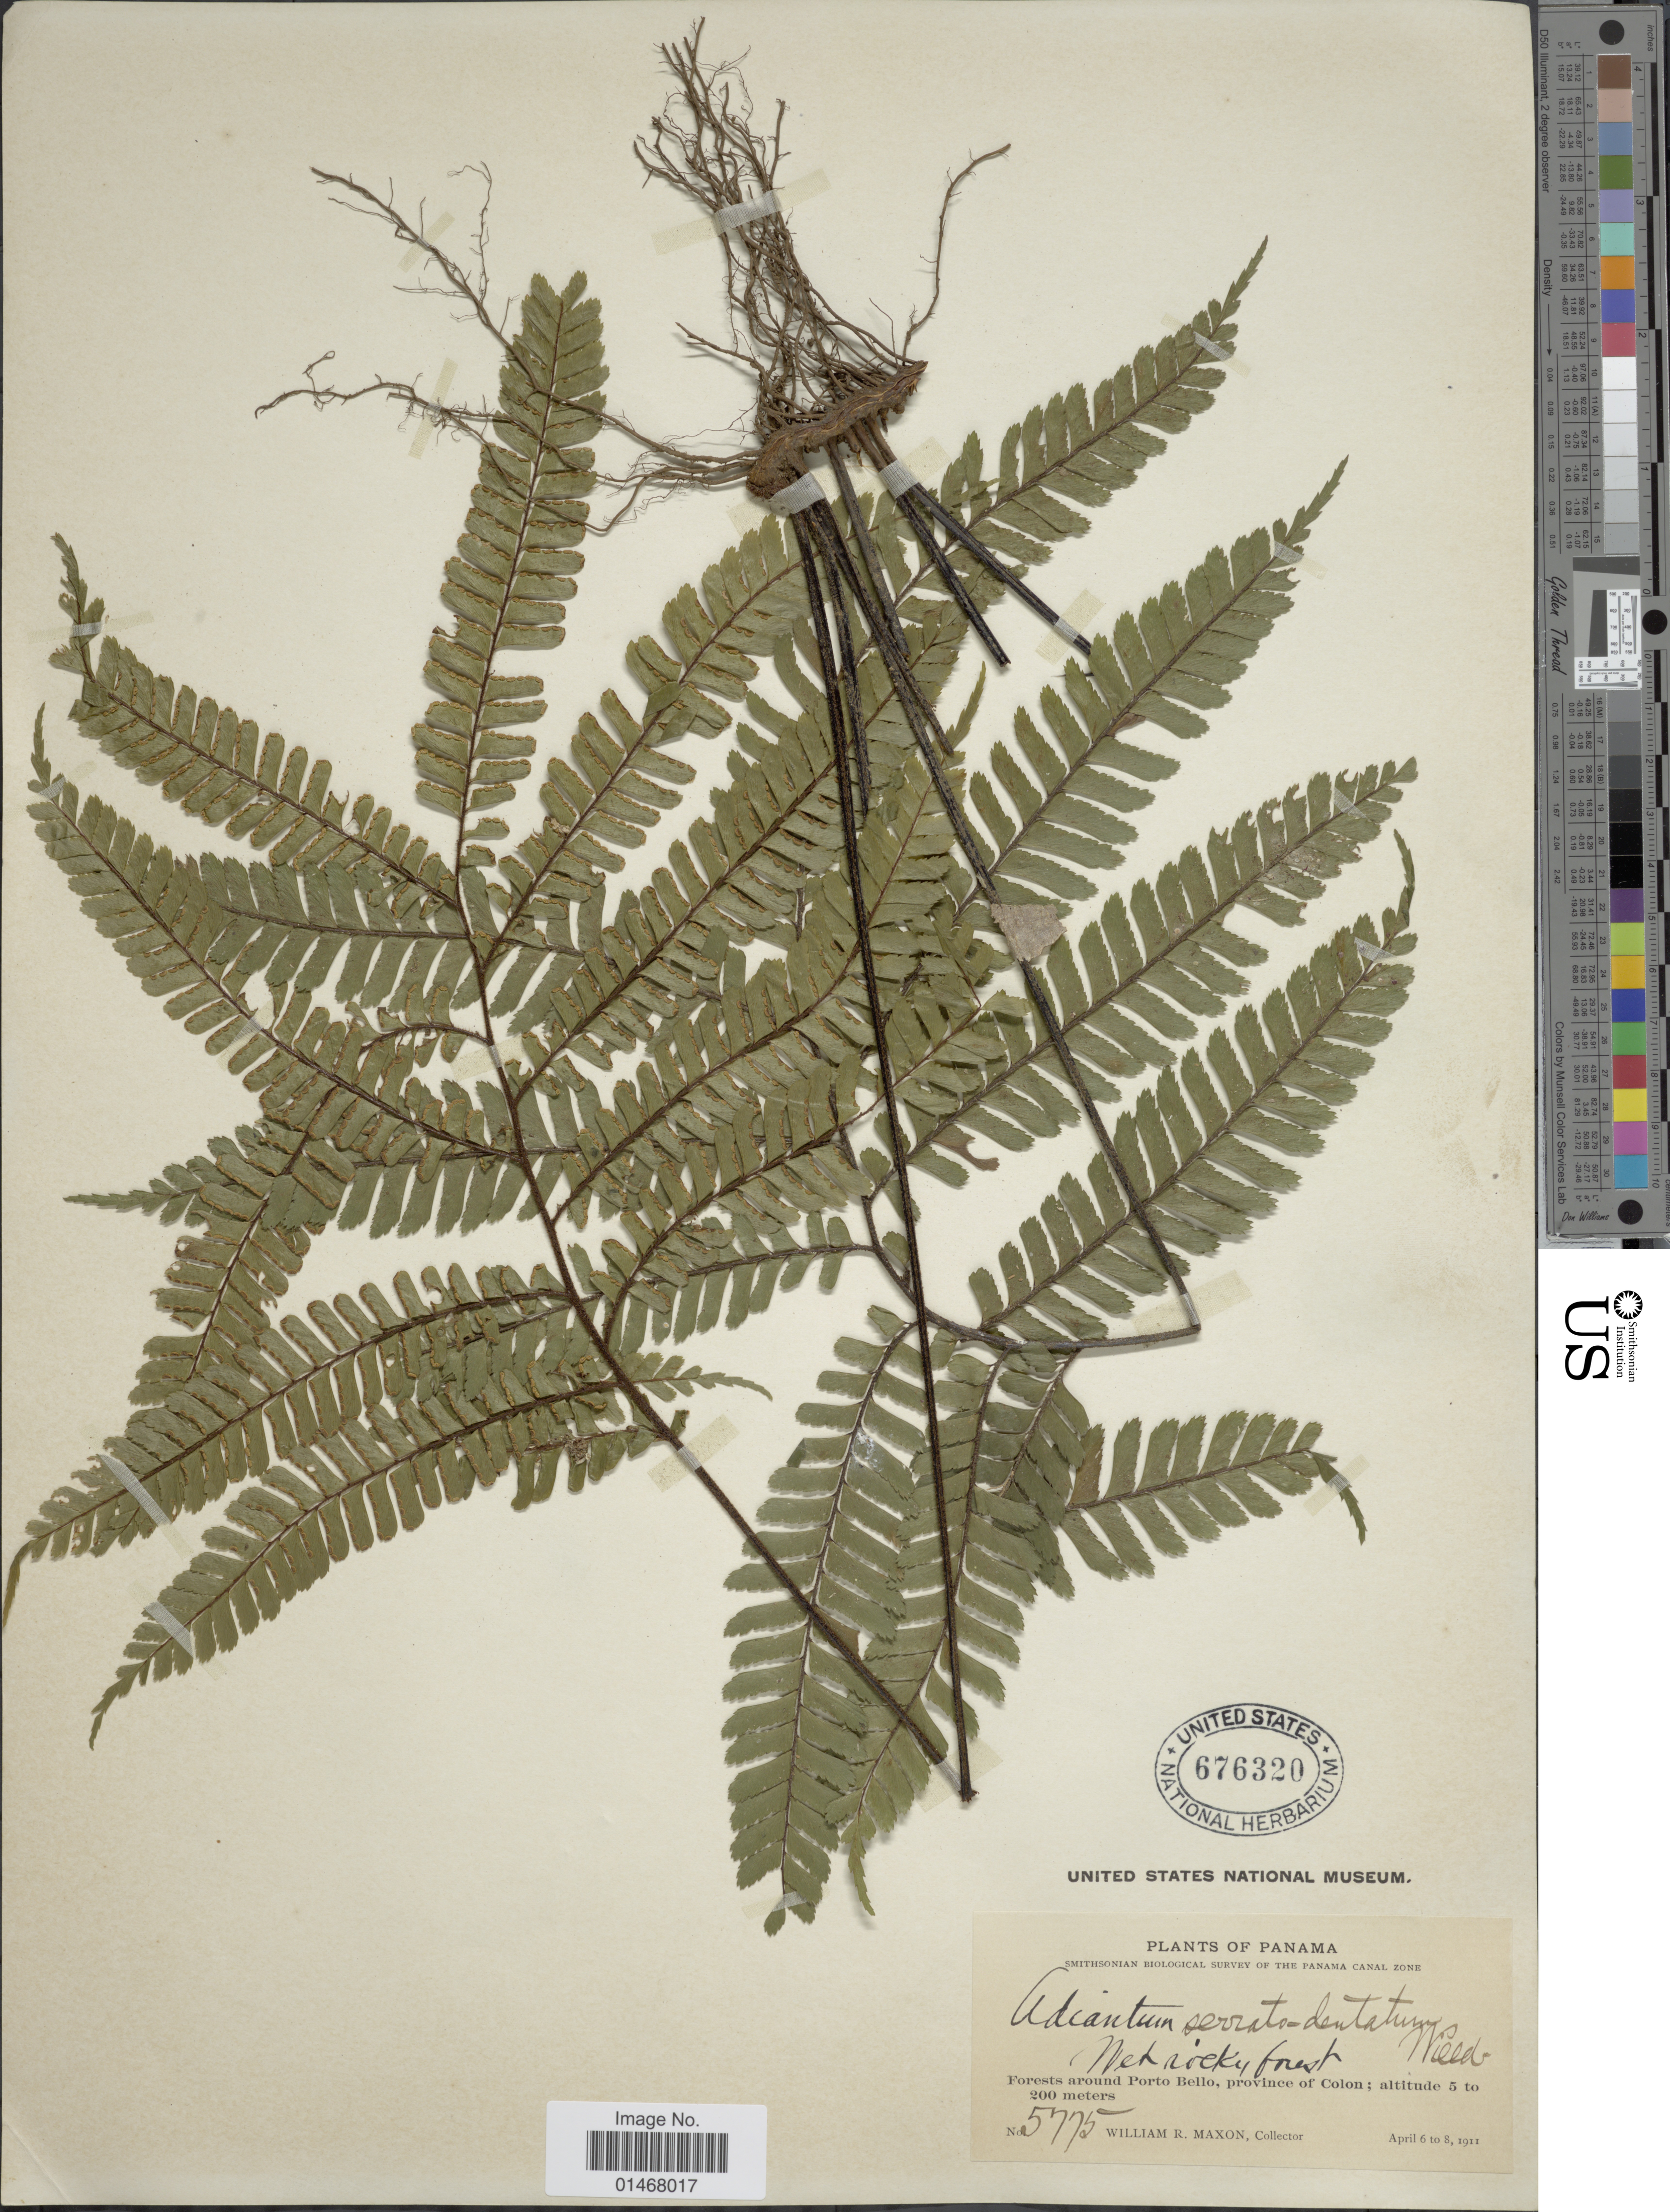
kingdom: Plantae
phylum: Tracheophyta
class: Polypodiopsida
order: Polypodiales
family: Pteridaceae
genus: Adiantum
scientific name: Adiantum serratodentatum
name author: Humb. & Bonpl. ex Willd.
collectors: W. R. Maxon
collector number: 5775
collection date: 1911-04-06/1911-04-08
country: Panama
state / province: Colón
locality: Forest around Porto Bello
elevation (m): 5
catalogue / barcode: US 676320